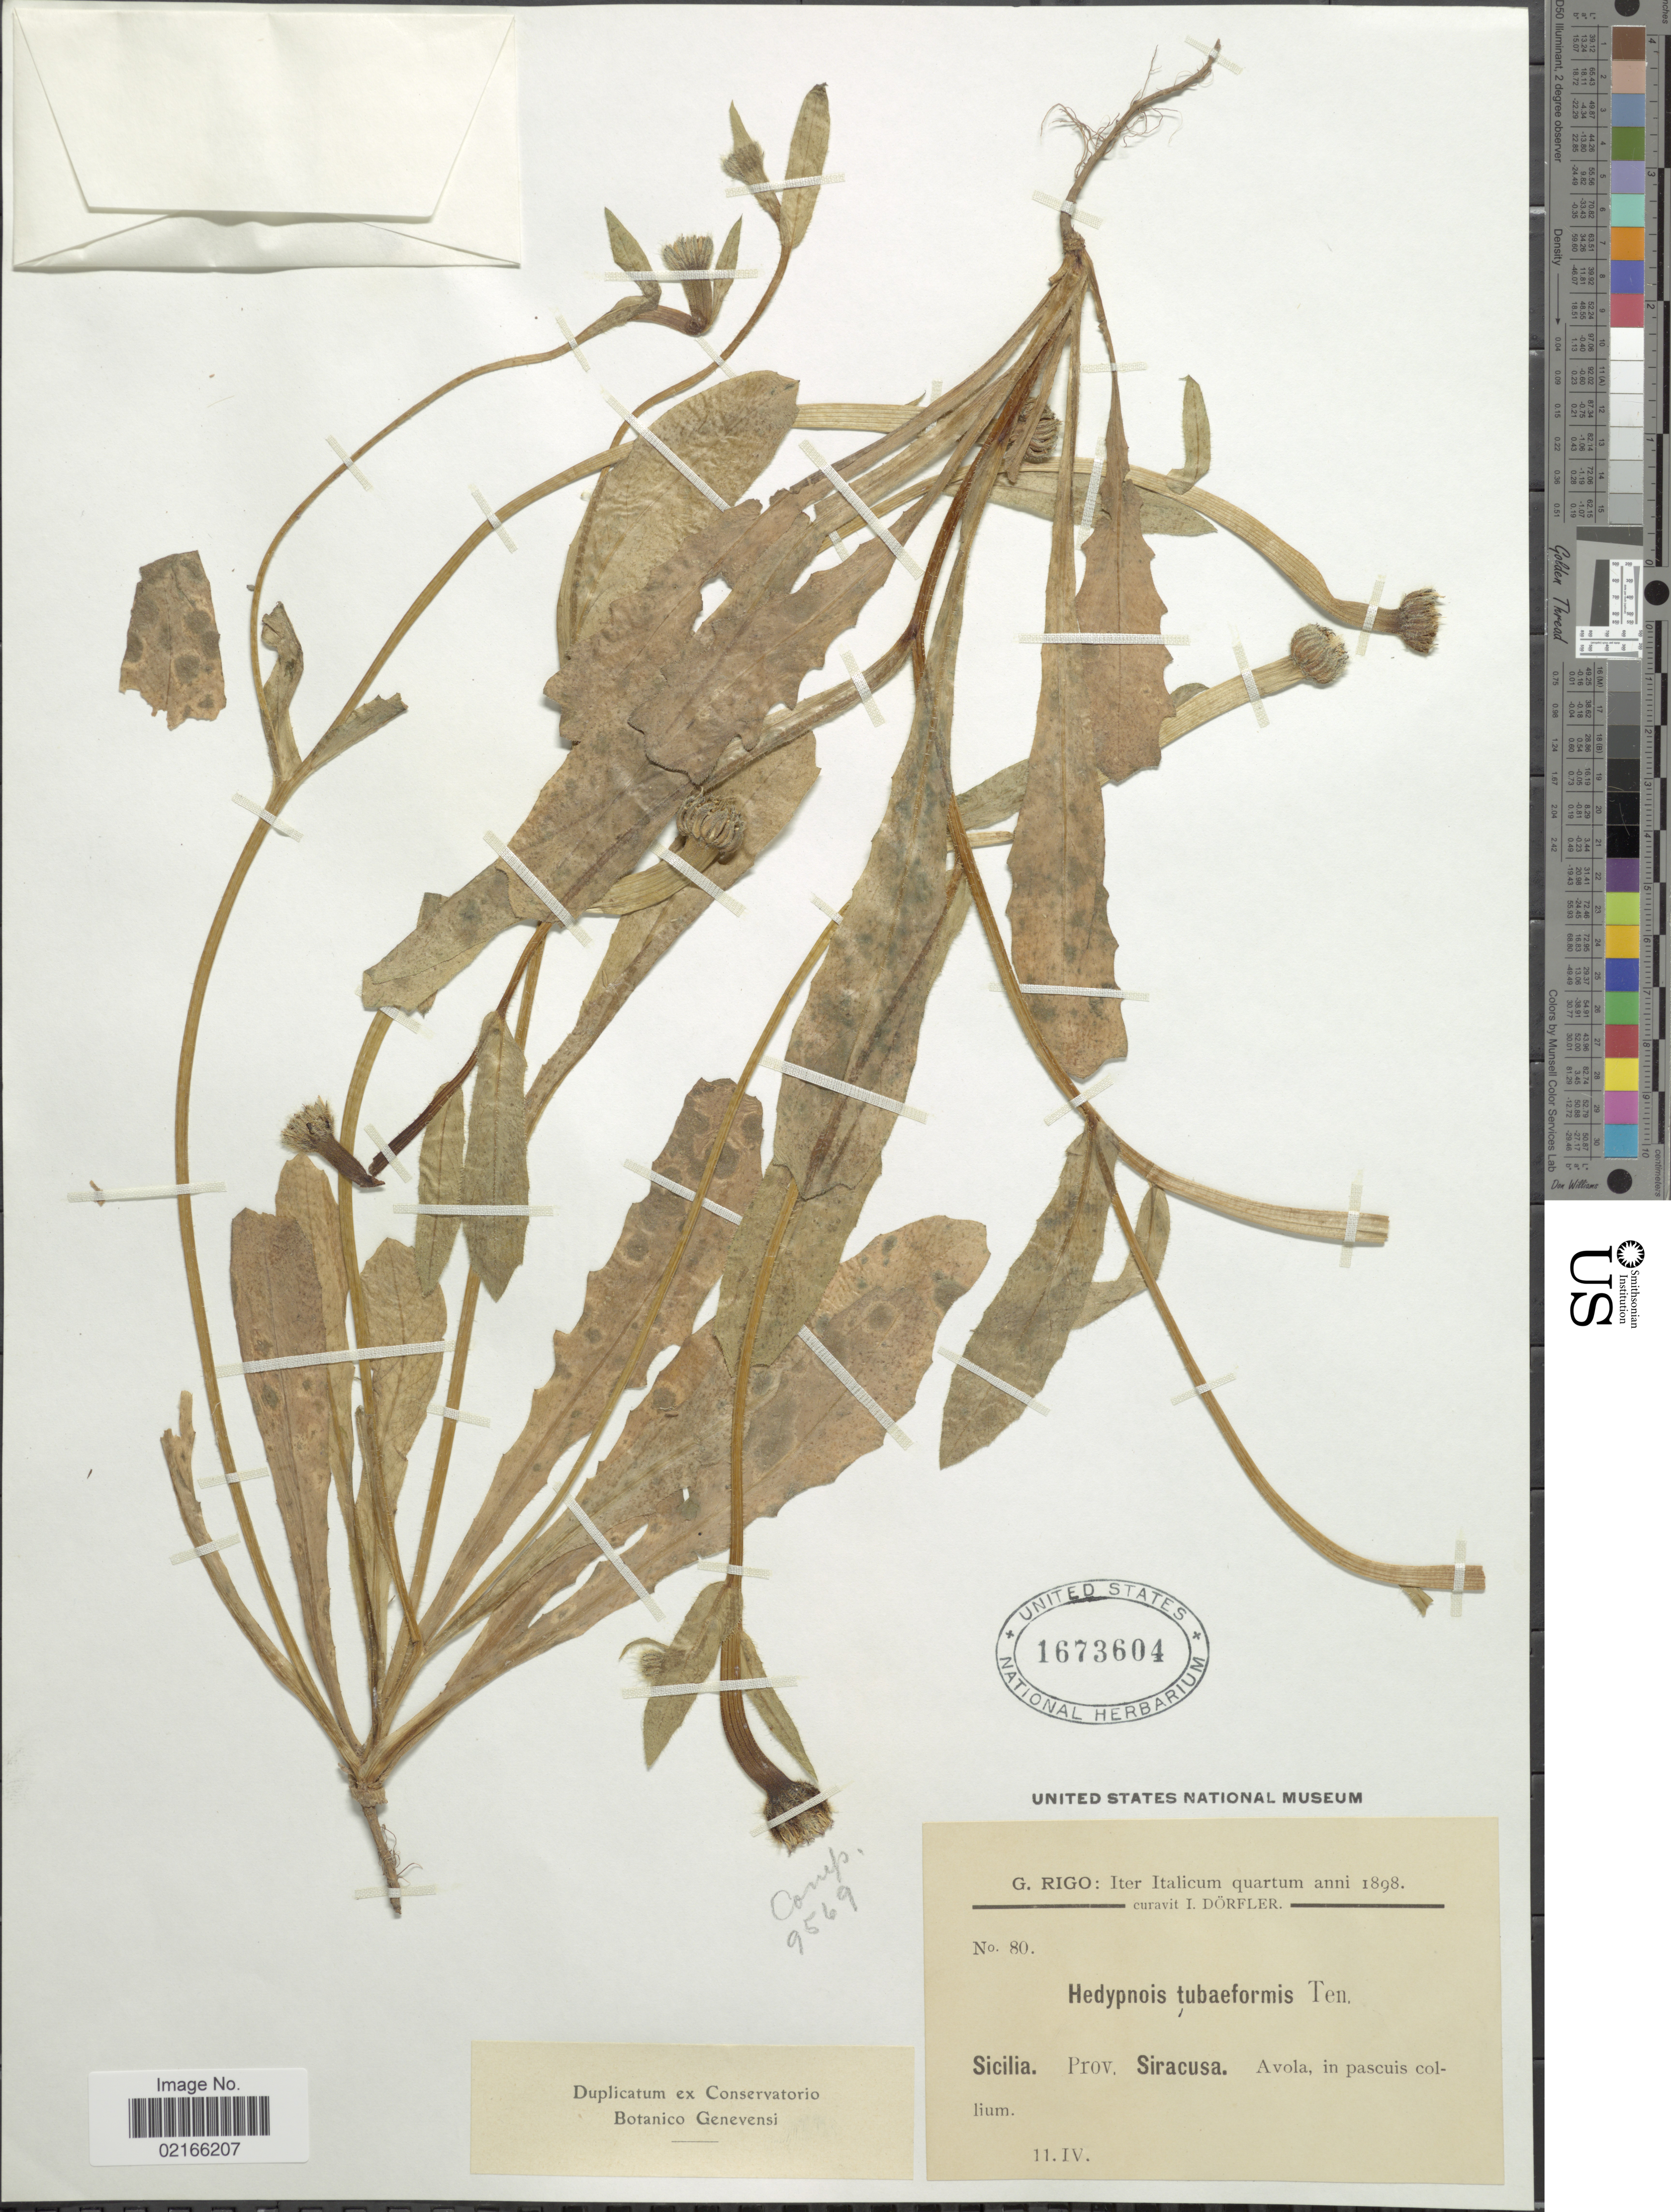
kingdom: Plantae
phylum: Tracheophyta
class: Magnoliopsida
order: Asterales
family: Asteraceae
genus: Hedypnois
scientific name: Hedypnois rhagadioloides subsp. tubaeformis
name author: (Ten.) Hayek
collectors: G. Rigo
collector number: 80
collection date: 1898-04-11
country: Italy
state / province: Siciliana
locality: Sicilia. Prov. Siracusa. Avola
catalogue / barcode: US 1673604